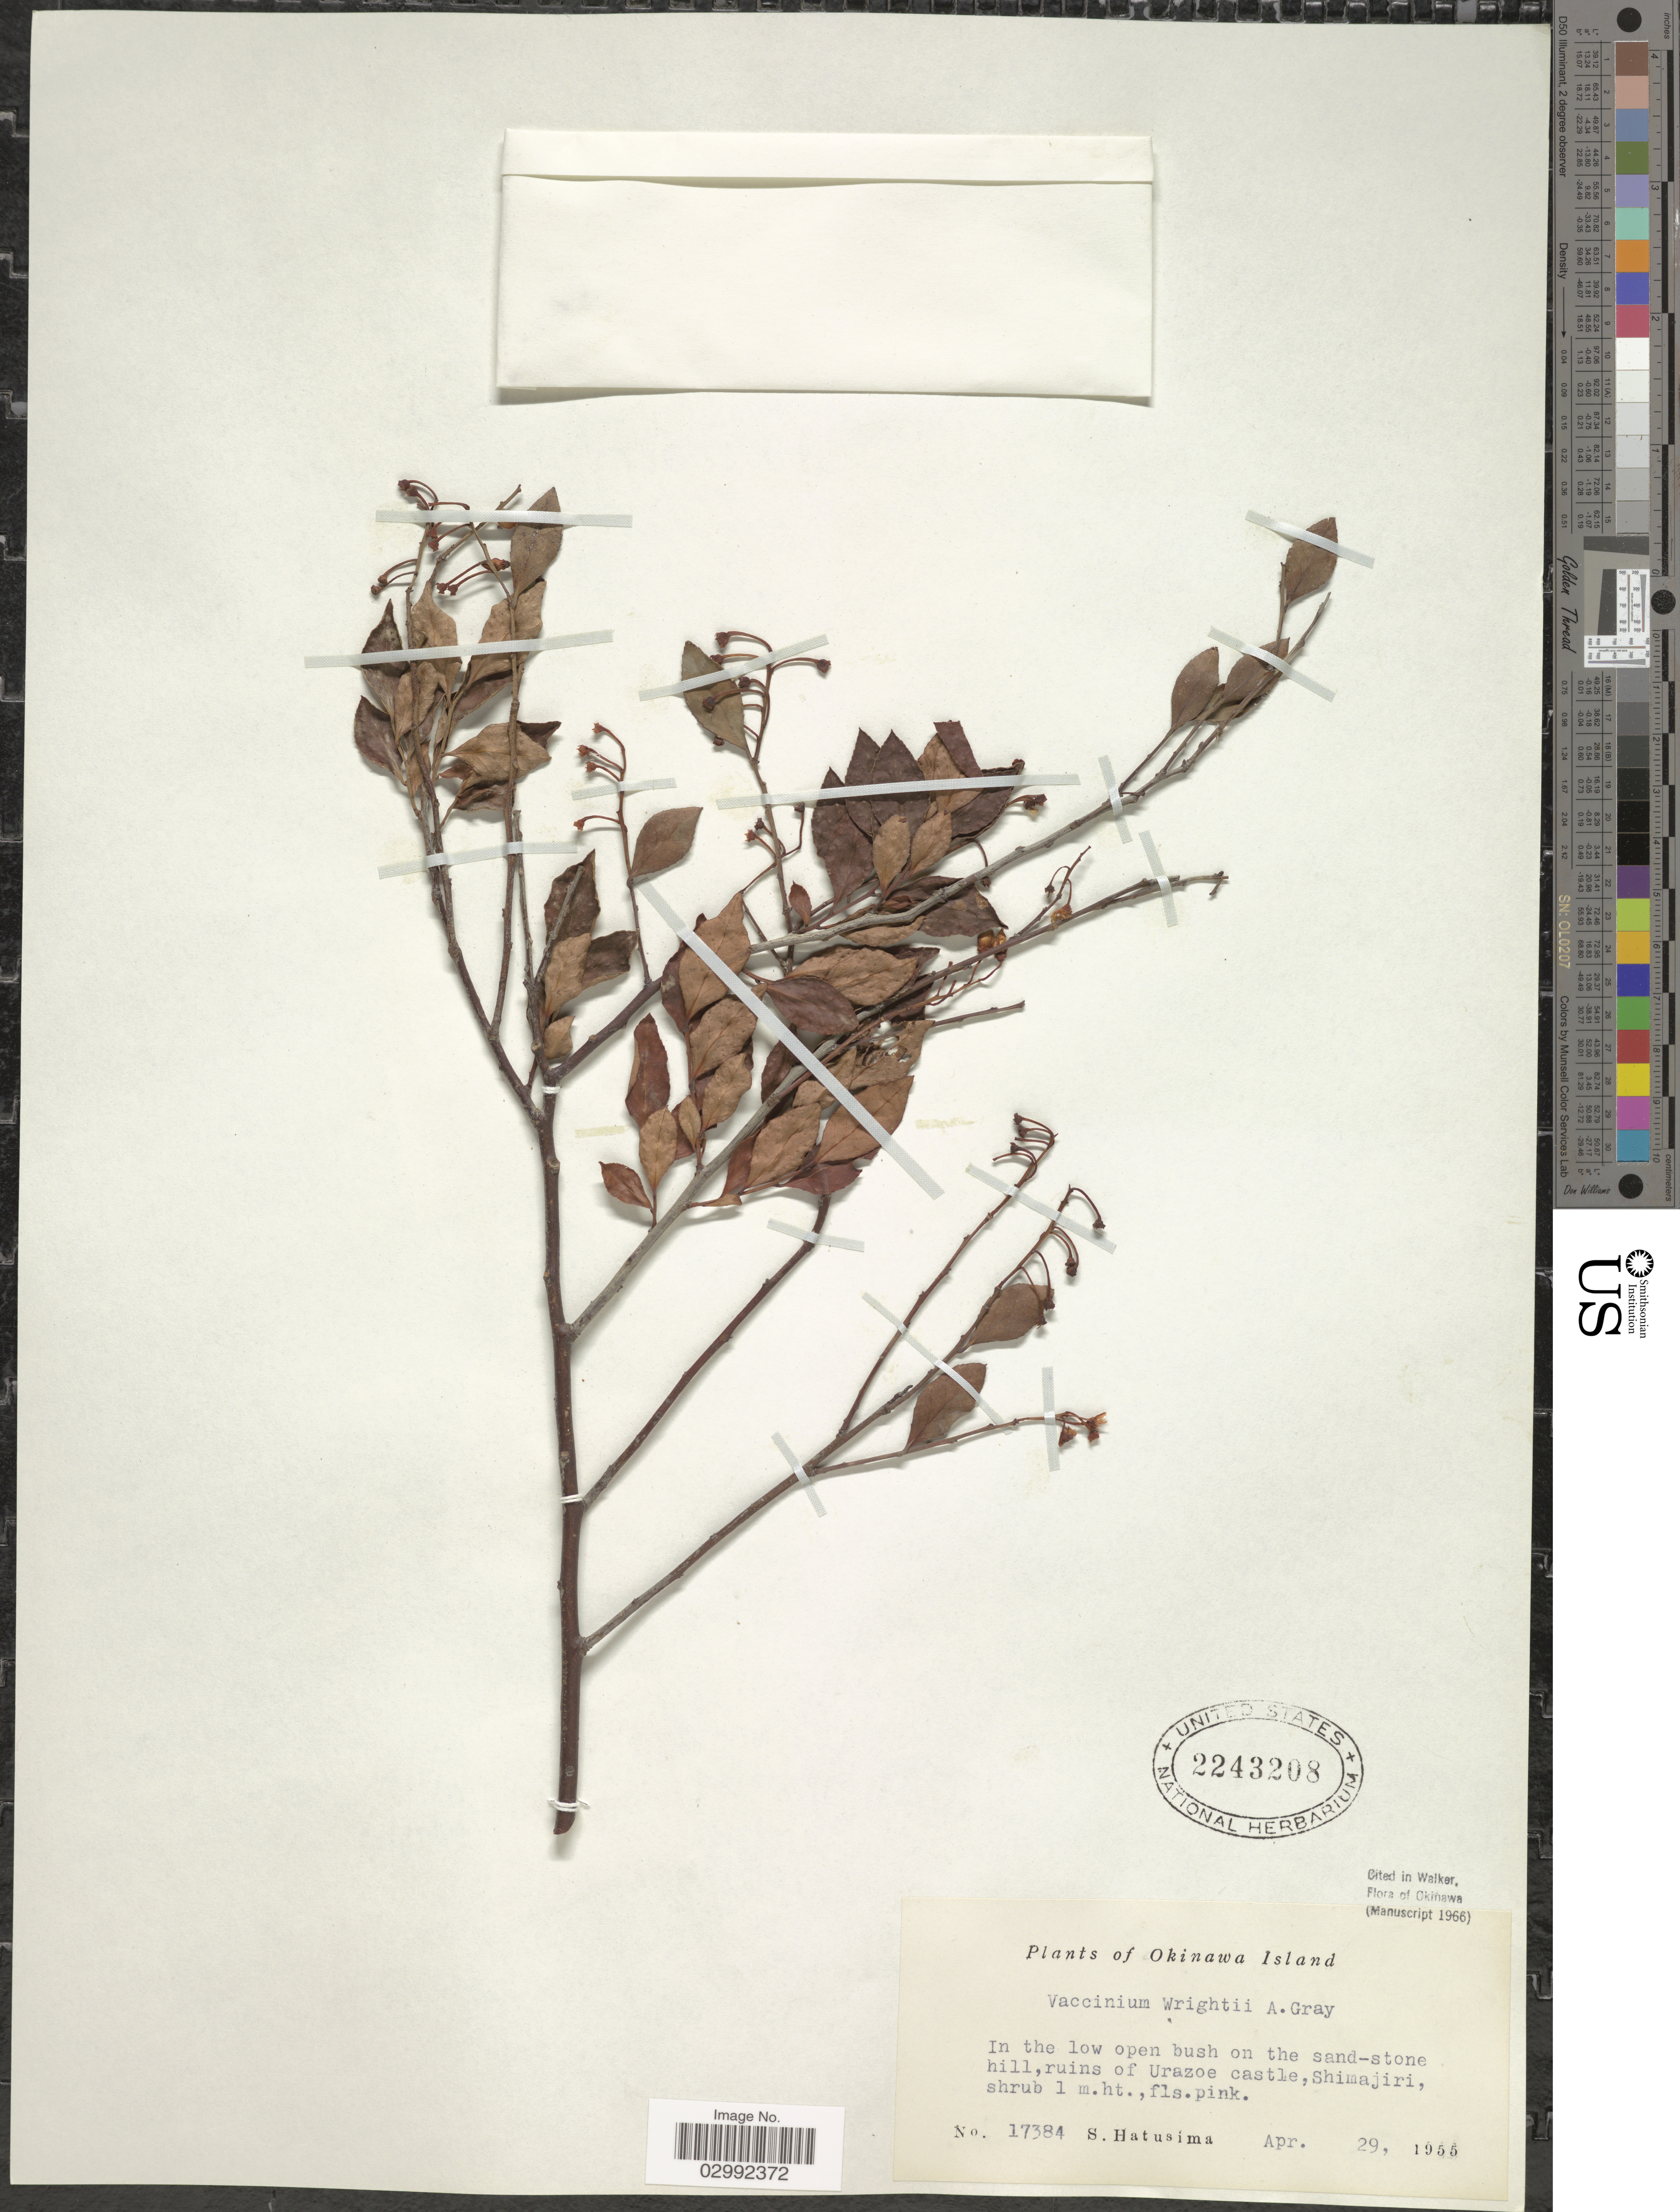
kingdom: Plantae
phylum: Tracheophyta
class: Magnoliopsida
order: Ericales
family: Ericaceae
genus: Vaccinium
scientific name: Vaccinium wrightii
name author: A. Gray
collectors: S. Hatusima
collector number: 17384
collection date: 1955-04-29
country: Japan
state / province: Okinawa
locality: Okinawa Island. Ruins of Urazoe castle, Shimajiri.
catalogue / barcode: US 2243208